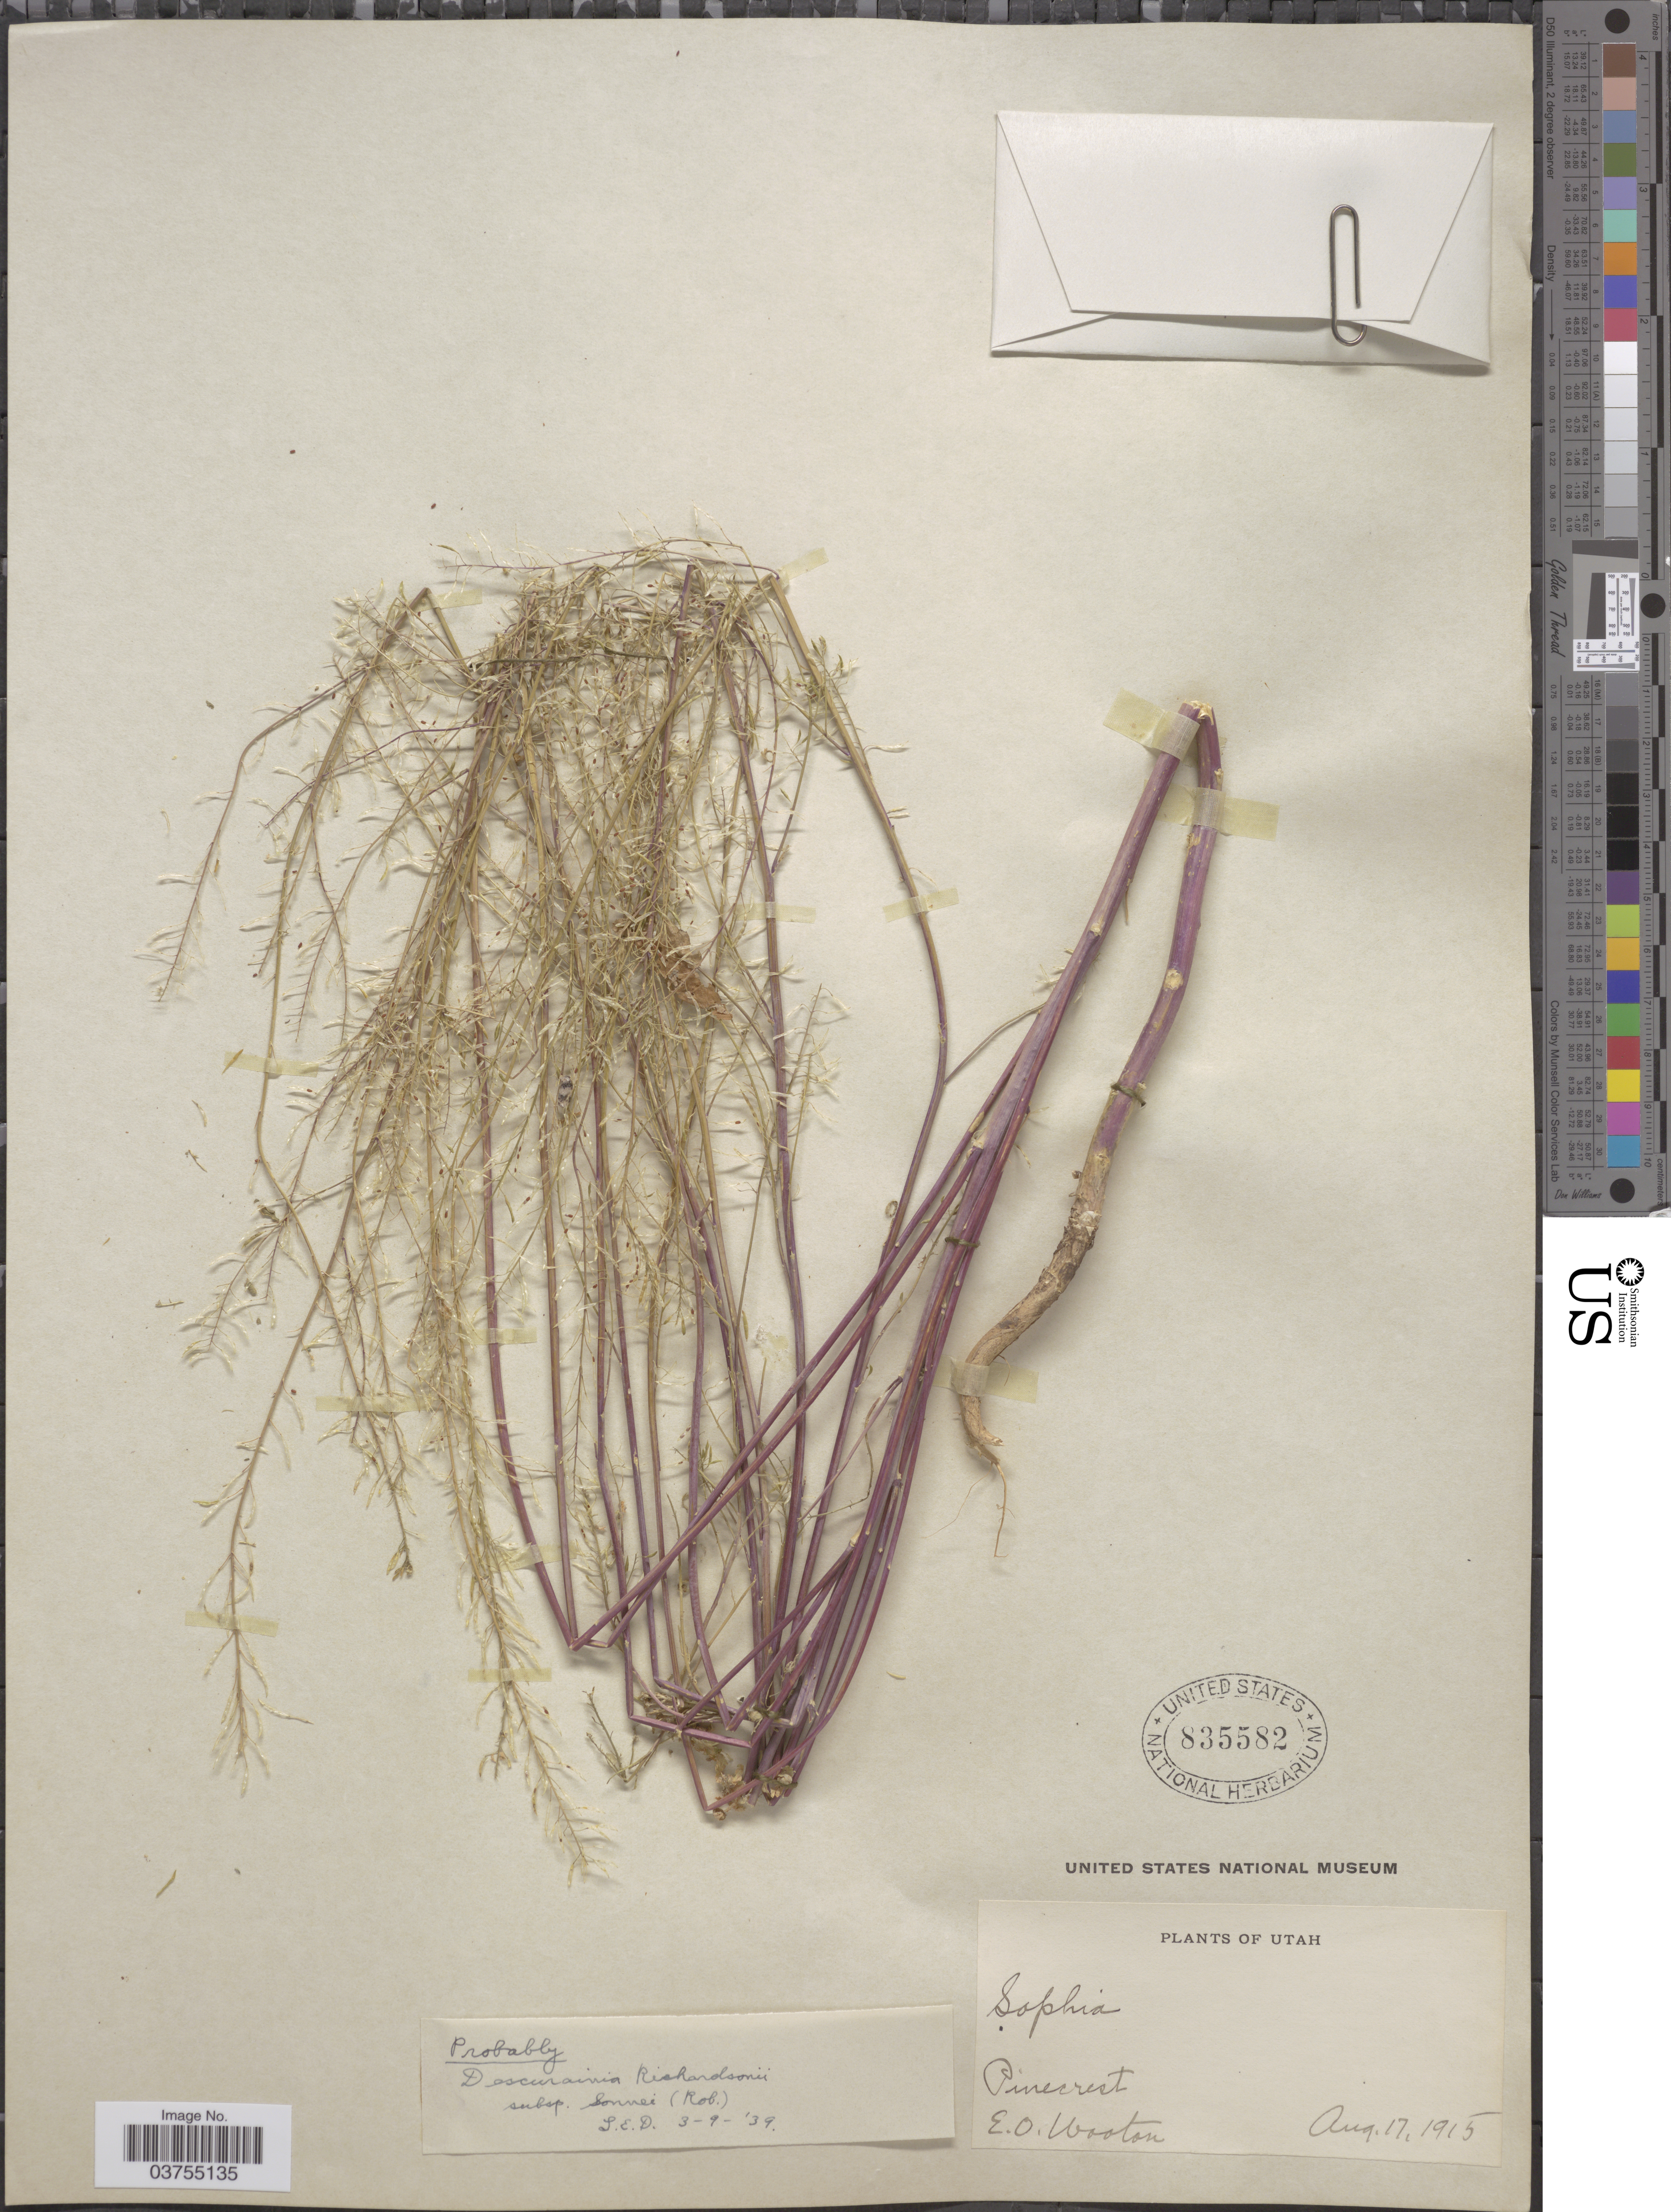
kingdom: Plantae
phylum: Tracheophyta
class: Magnoliopsida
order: Brassicales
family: Brassicaceae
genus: Descurainia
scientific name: Descurainia richardsonii subsp. incisa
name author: (Engelm. ex A. Gray) Detling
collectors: E. O. Wooton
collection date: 1915-08-17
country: United States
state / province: Utah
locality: Pinecrest.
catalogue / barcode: US 835582